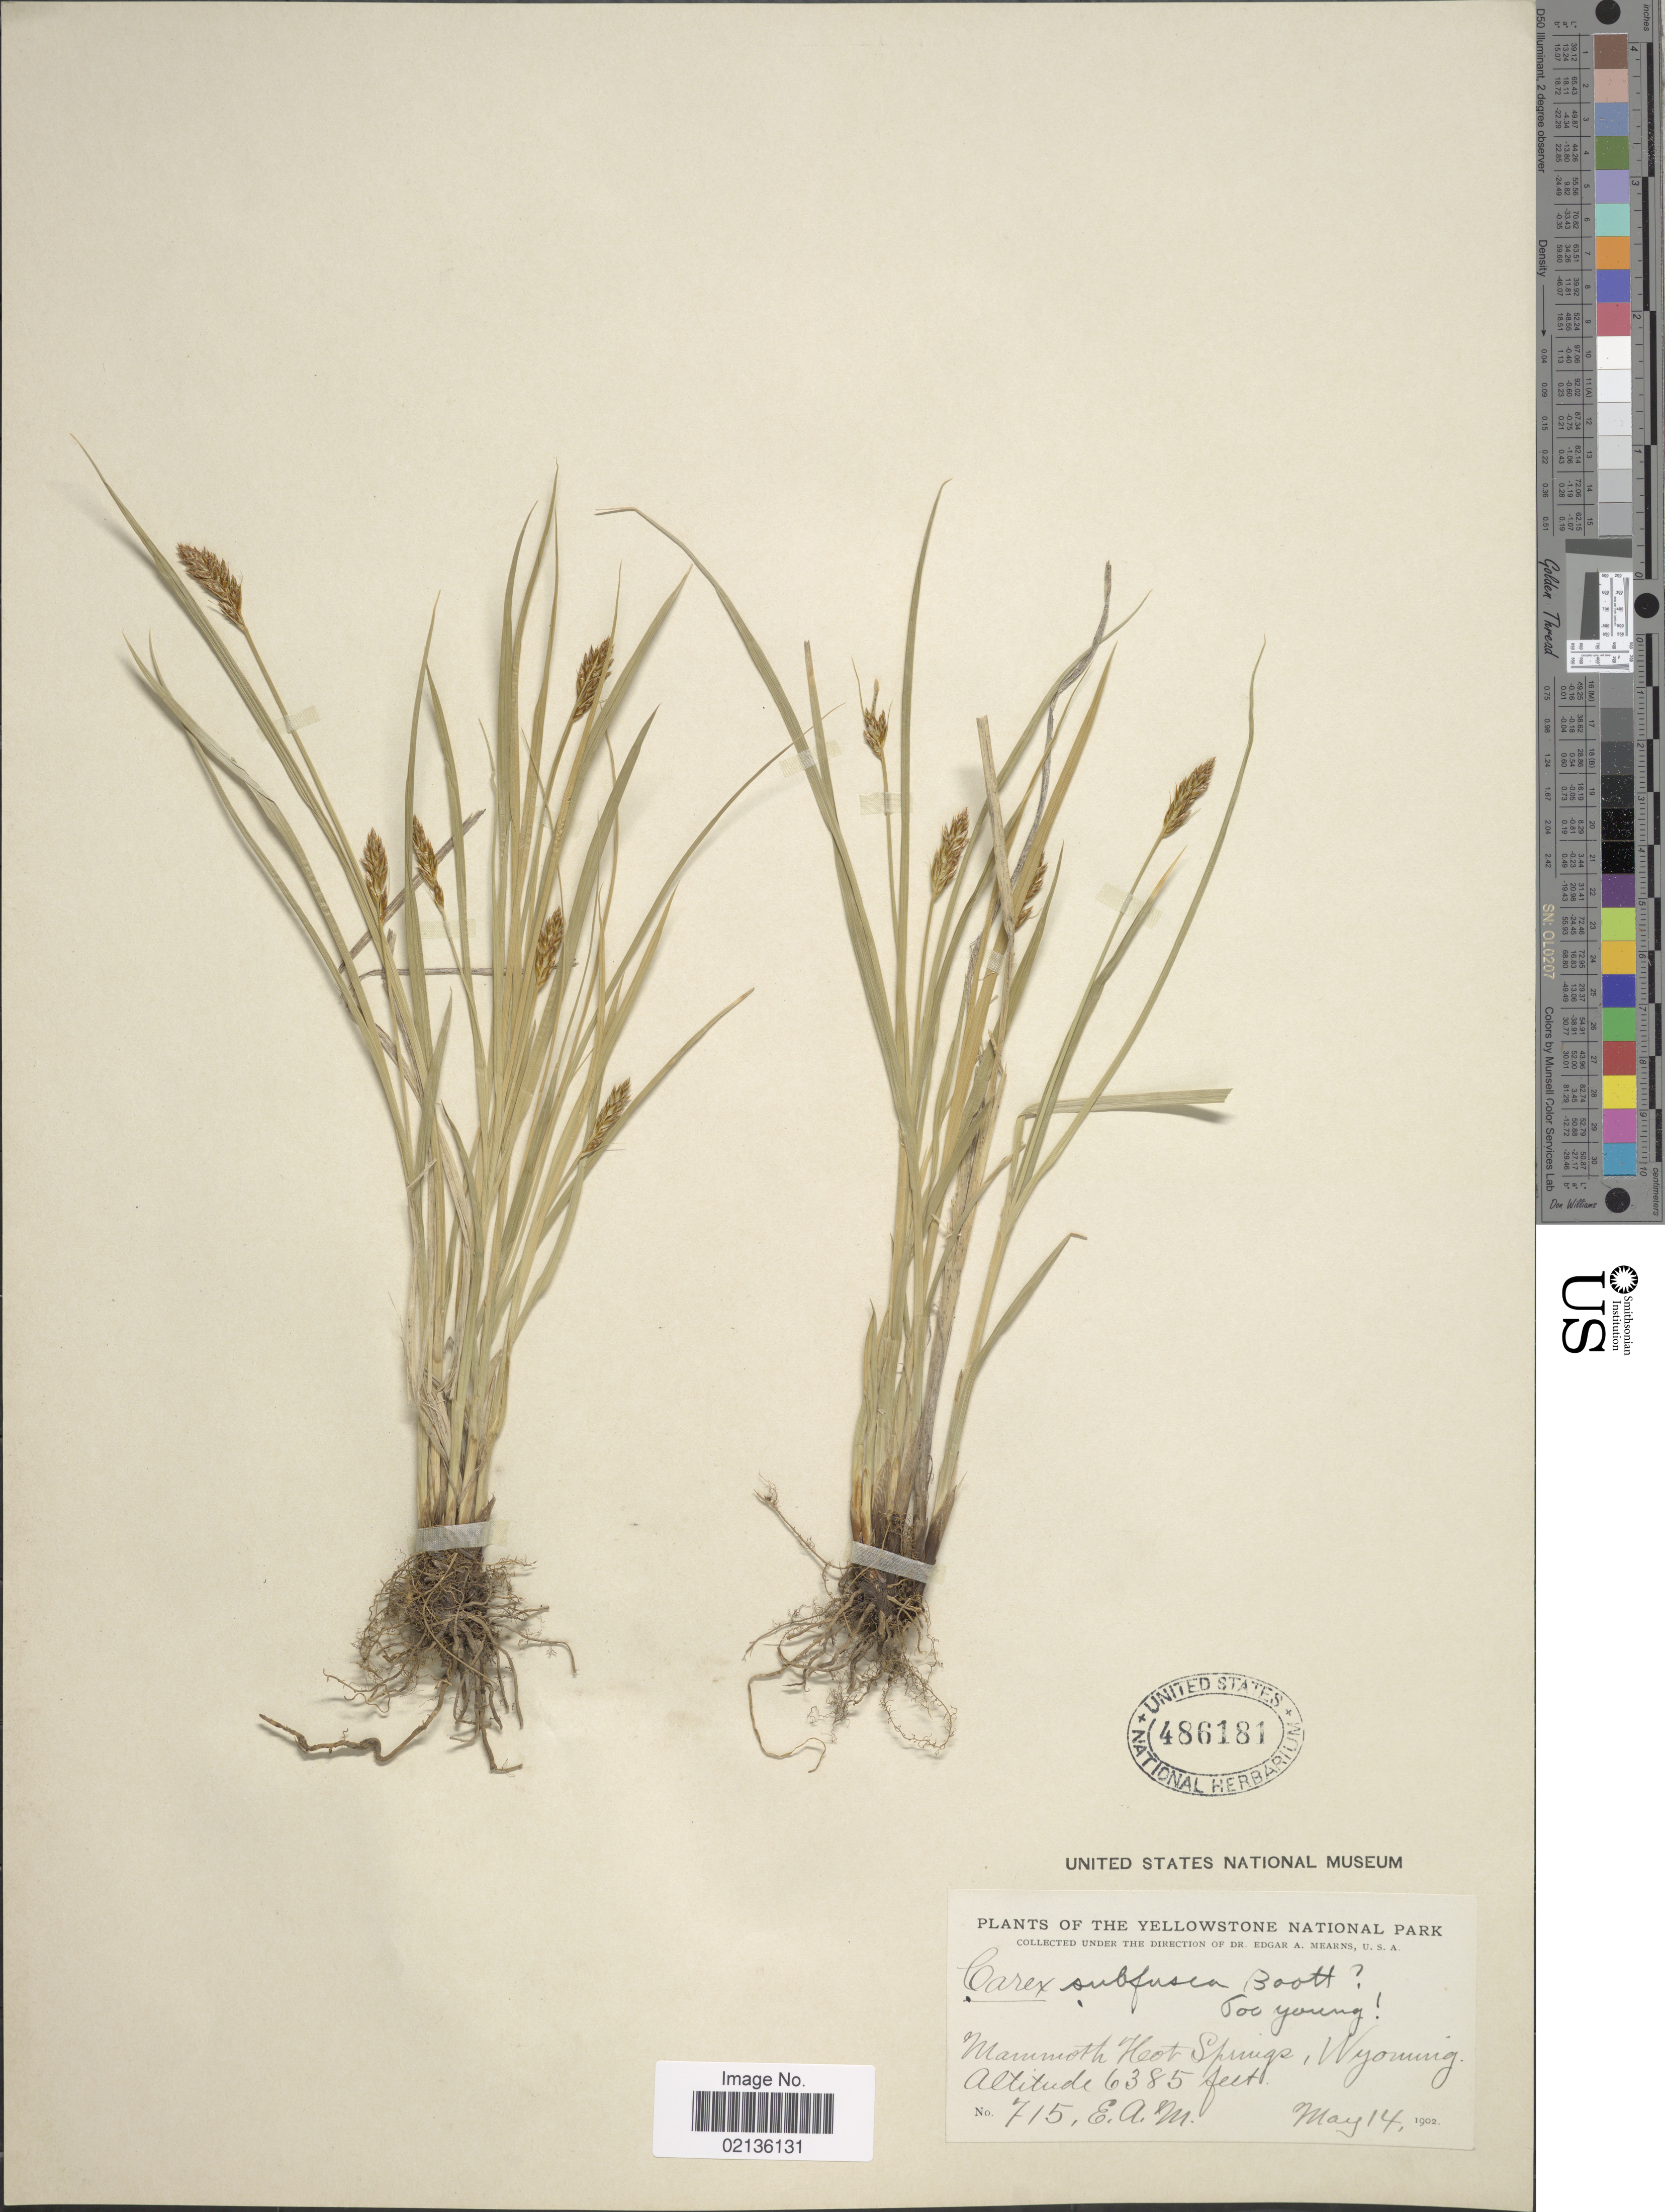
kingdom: Plantae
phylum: Tracheophyta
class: Liliopsida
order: Poales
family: Cyperaceae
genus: Carex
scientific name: Carex subfusca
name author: W. Boott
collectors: E. A. Mearns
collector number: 715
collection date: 1902-05-14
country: United States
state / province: Wyoming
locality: The Yellowstone National Park, Mammoth Hot Springs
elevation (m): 1946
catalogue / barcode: US 486181